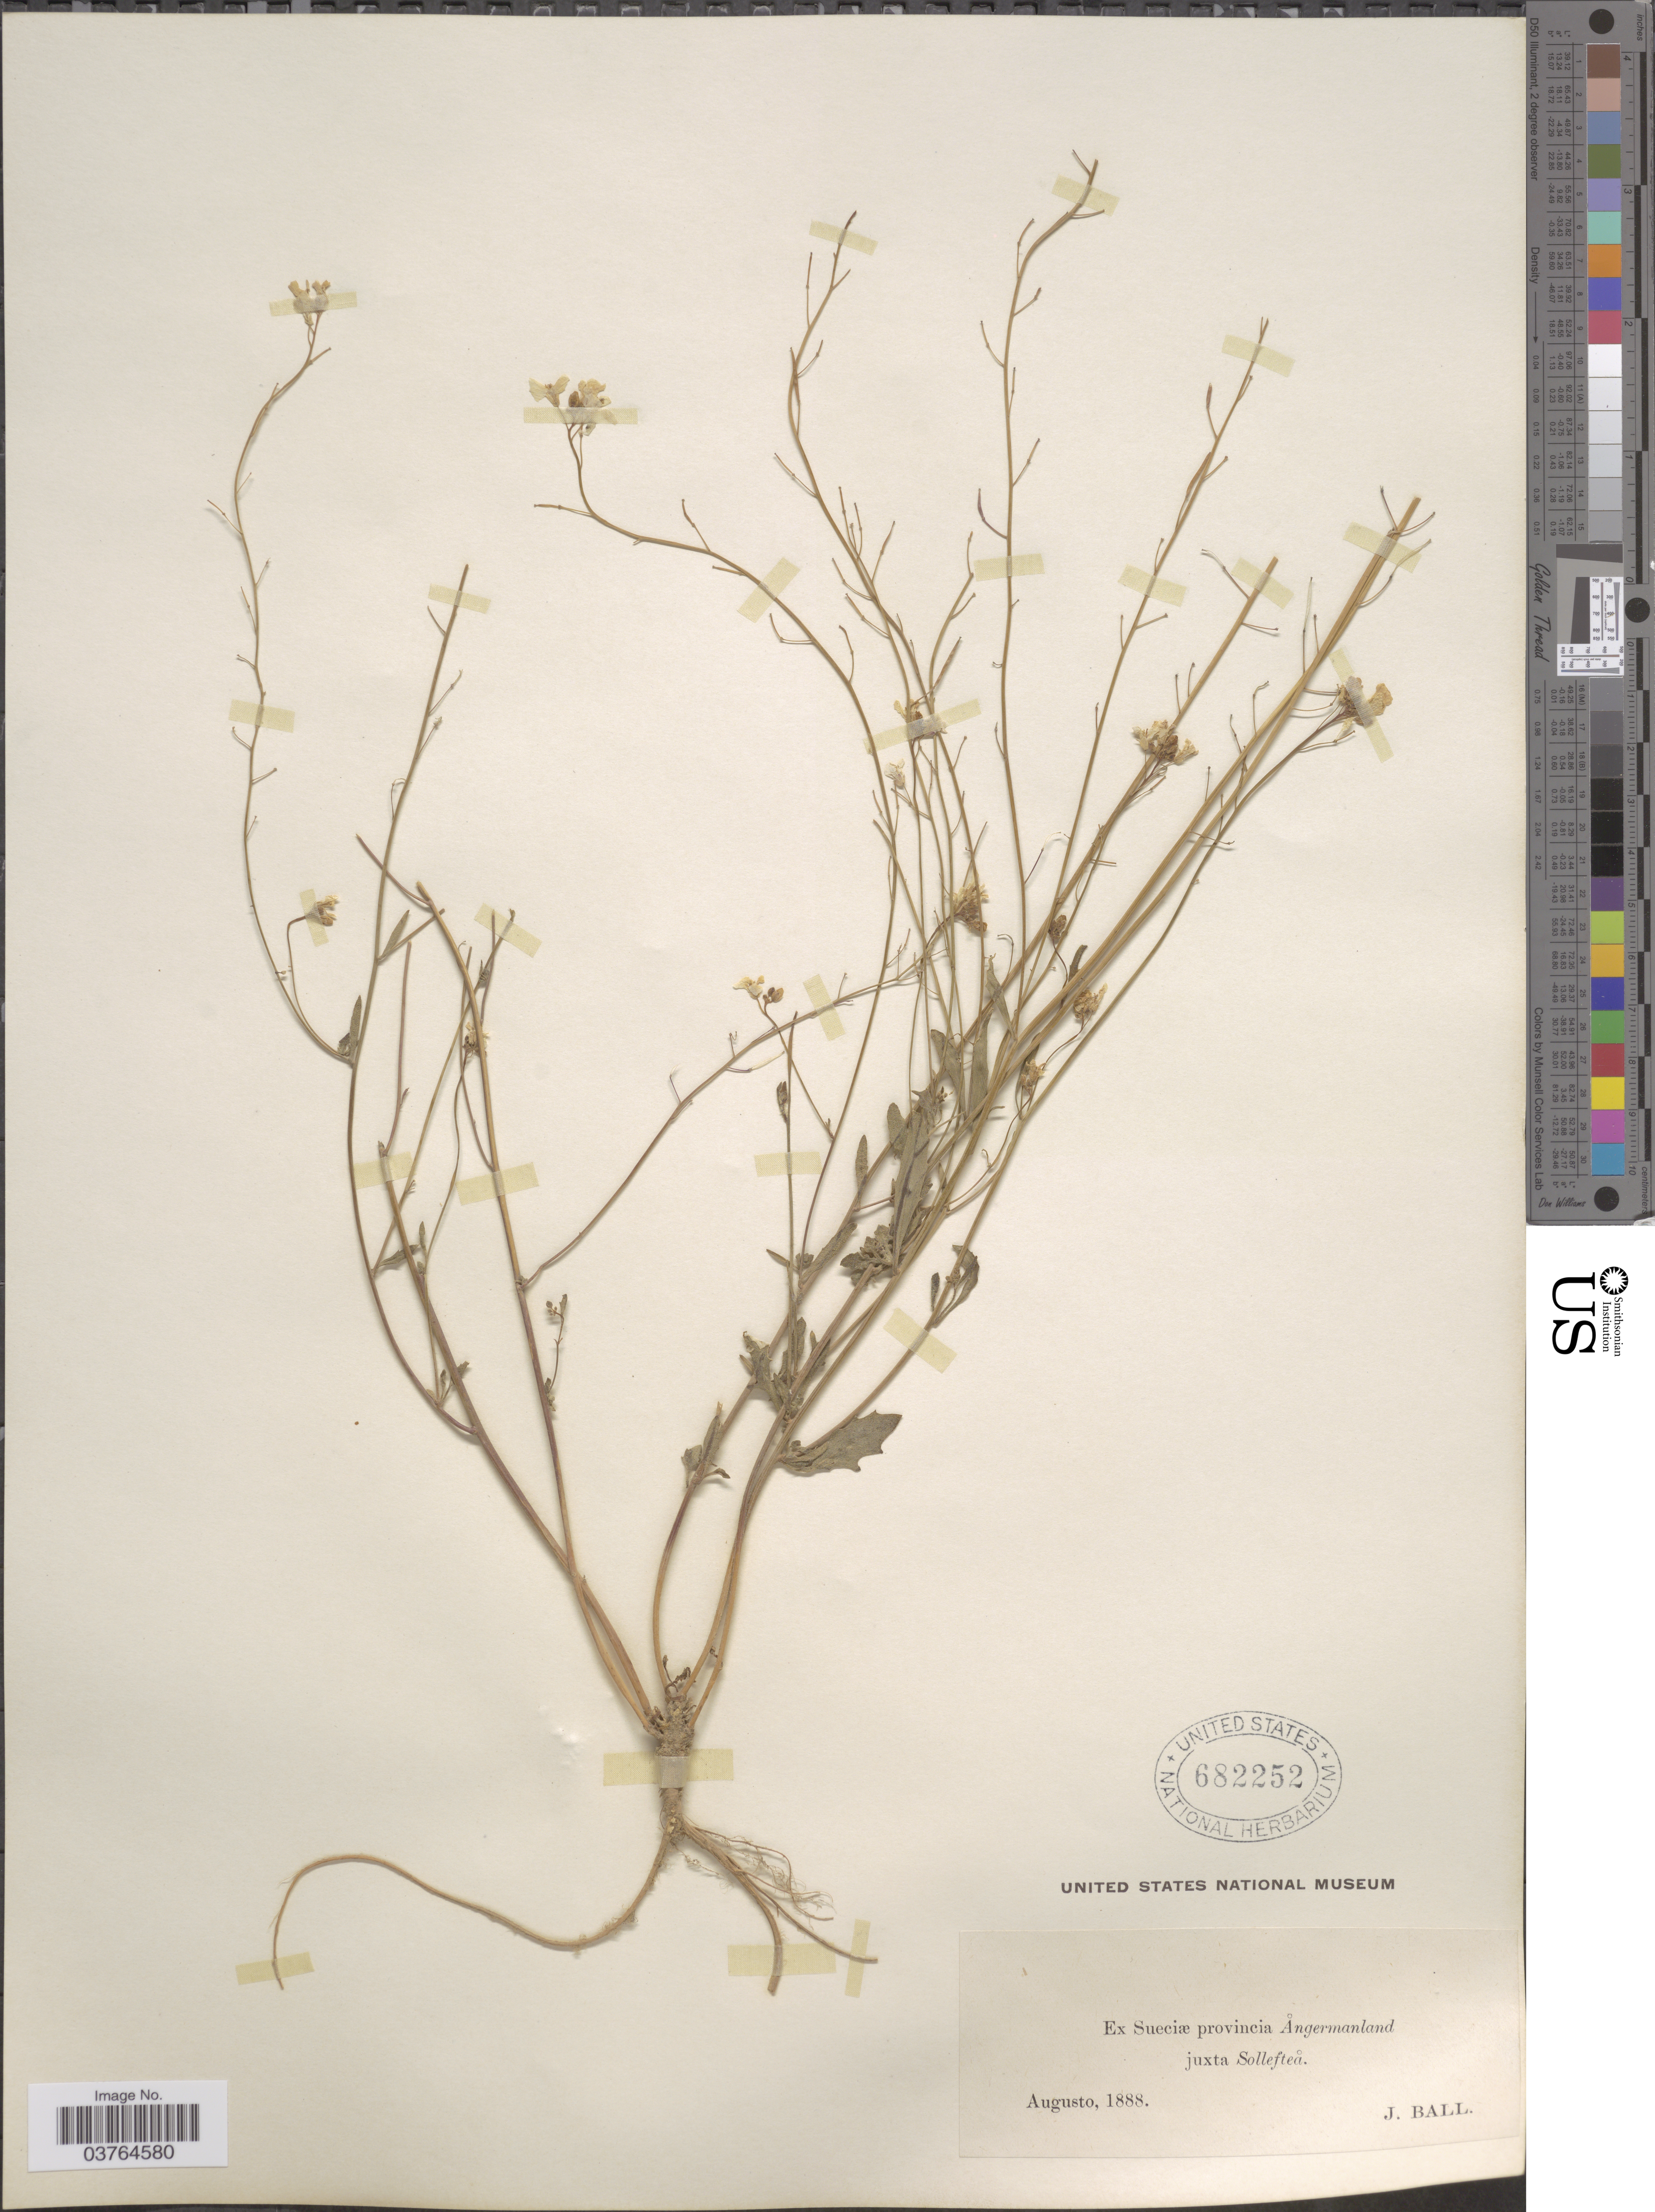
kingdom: Plantae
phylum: Tracheophyta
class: Magnoliopsida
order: Brassicales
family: Brassicaceae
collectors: J. Ball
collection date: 1888-08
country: Sweden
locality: Ex Sueciæ provincia Ångermanland juxta Sollefteå.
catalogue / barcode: US 682252